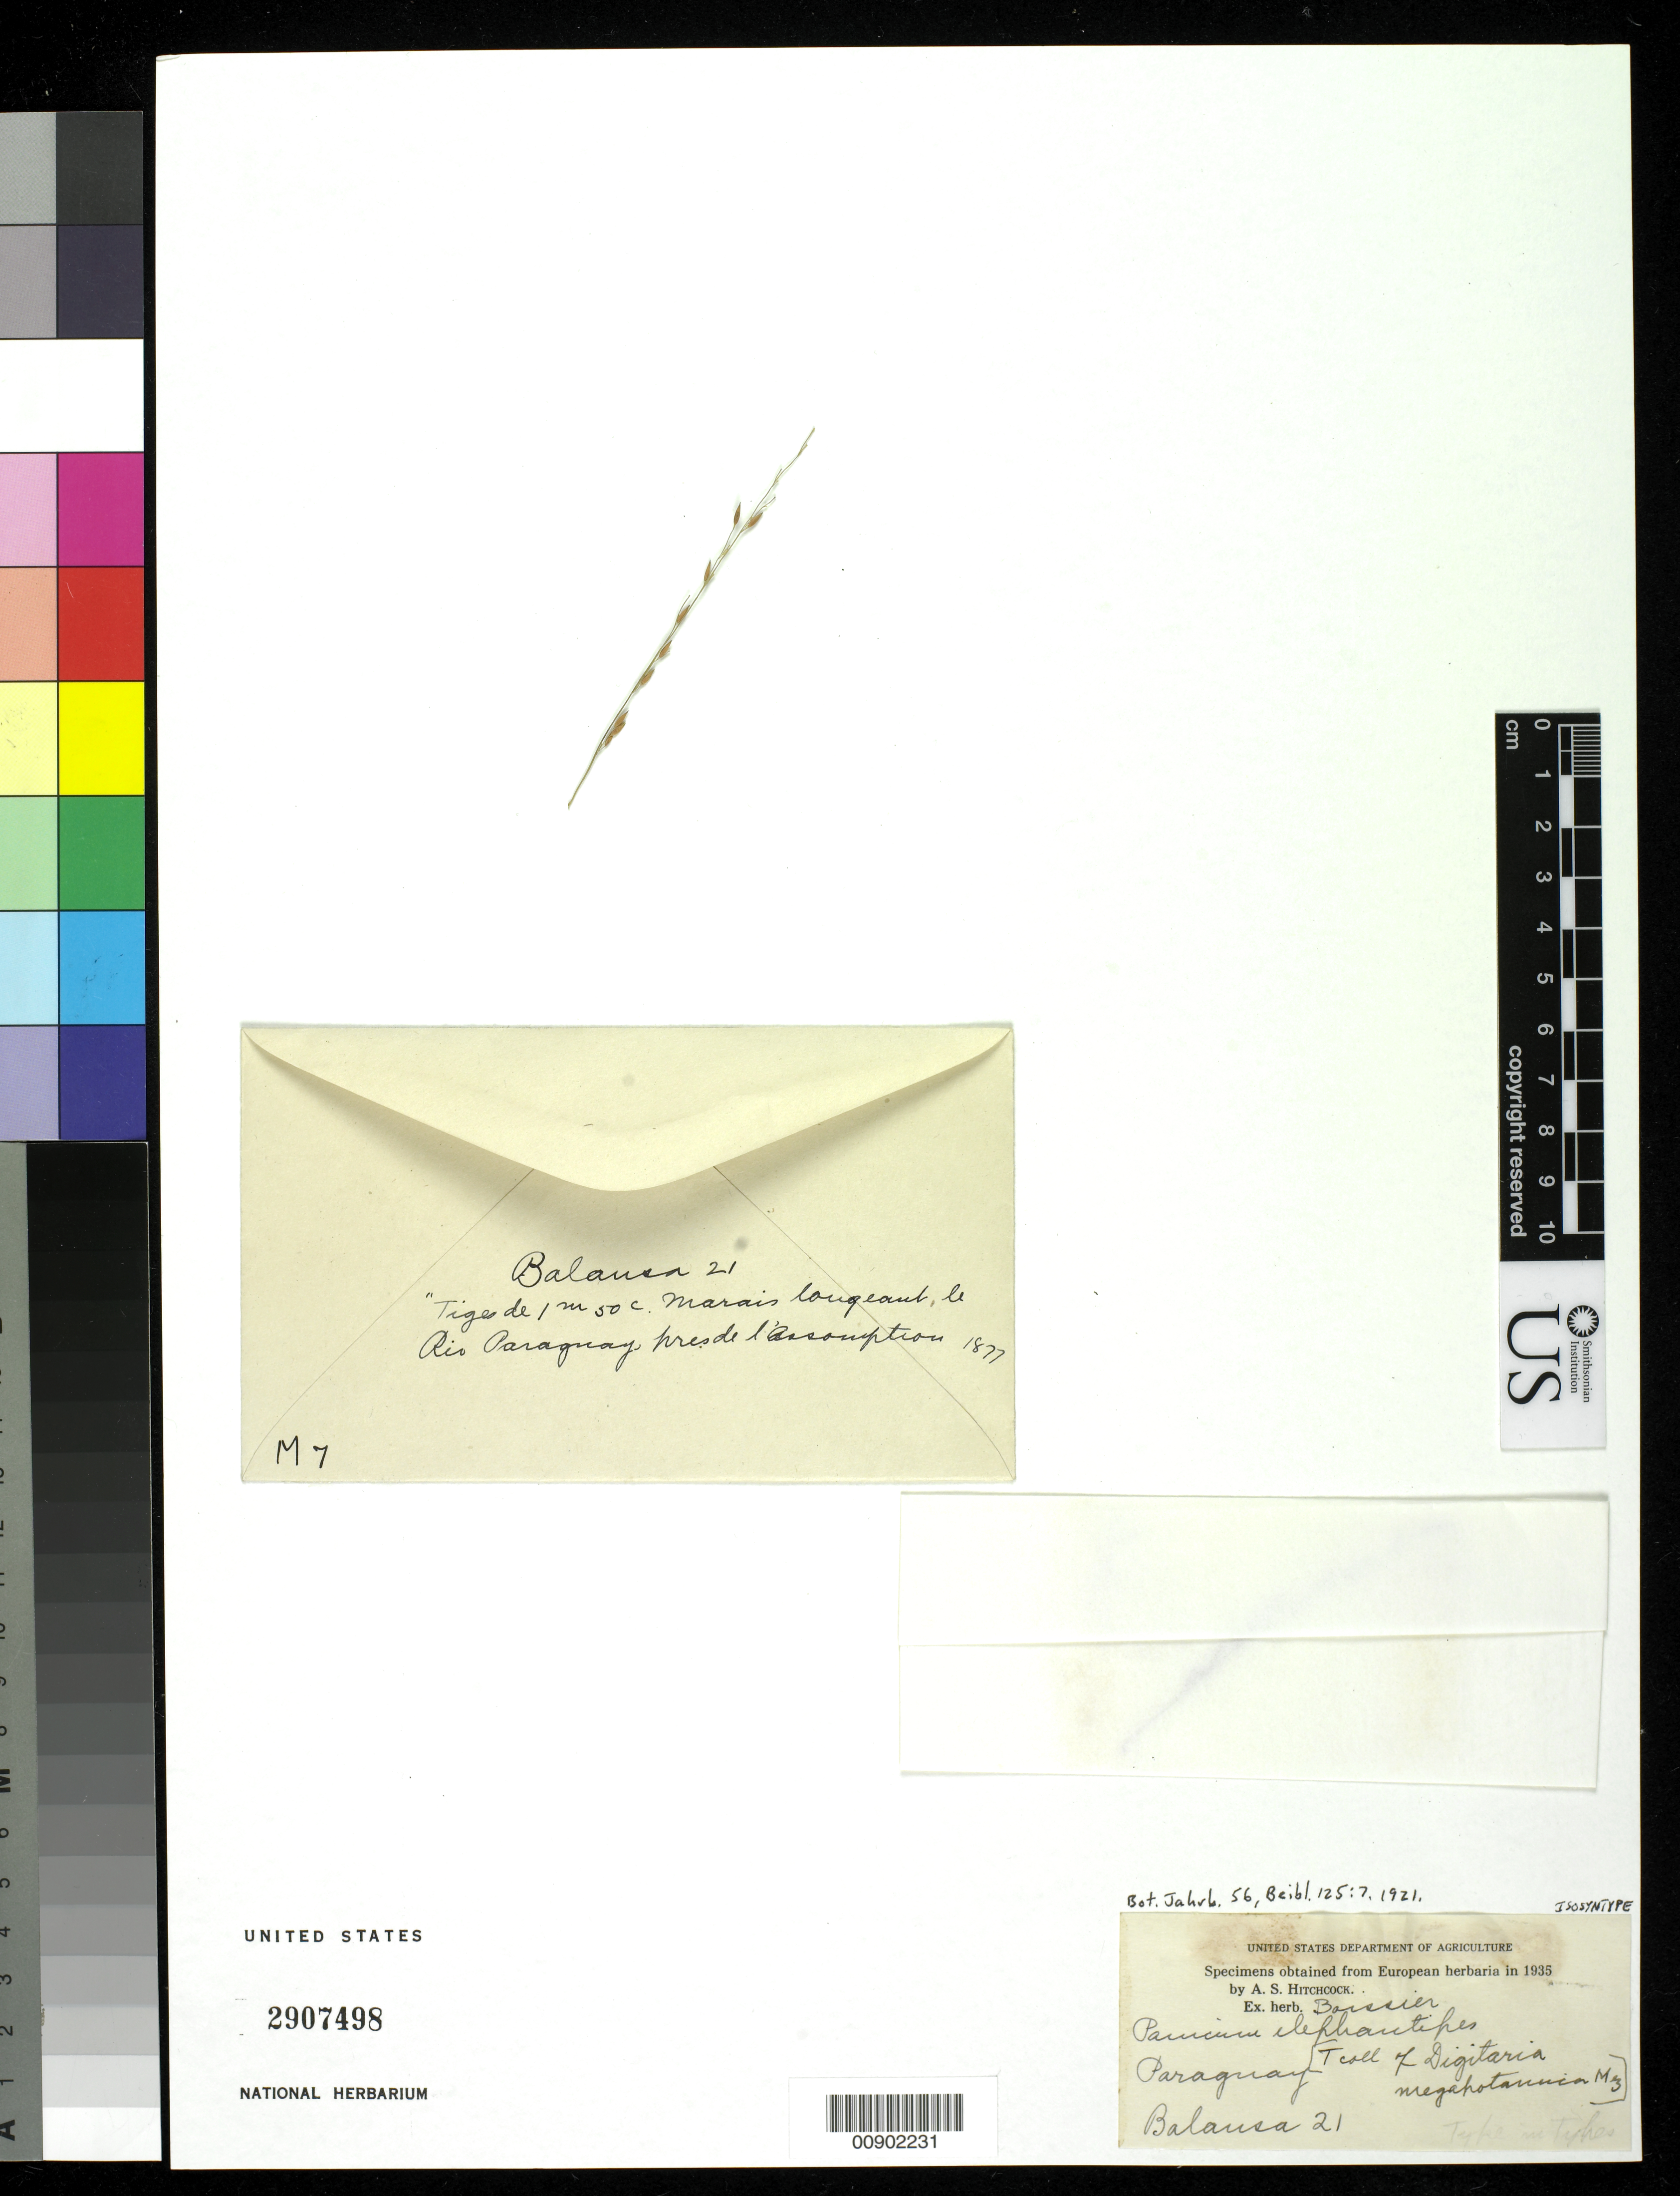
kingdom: Plantae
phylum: Tracheophyta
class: Liliopsida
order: Poales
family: Poaceae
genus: Digitaria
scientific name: Digitaria megapotamica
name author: Mez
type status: Isosyntype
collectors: B. Balansa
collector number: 21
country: Paraguay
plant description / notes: Fragmentary material of type specimen ex herb. Boissier.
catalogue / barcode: US 2907498